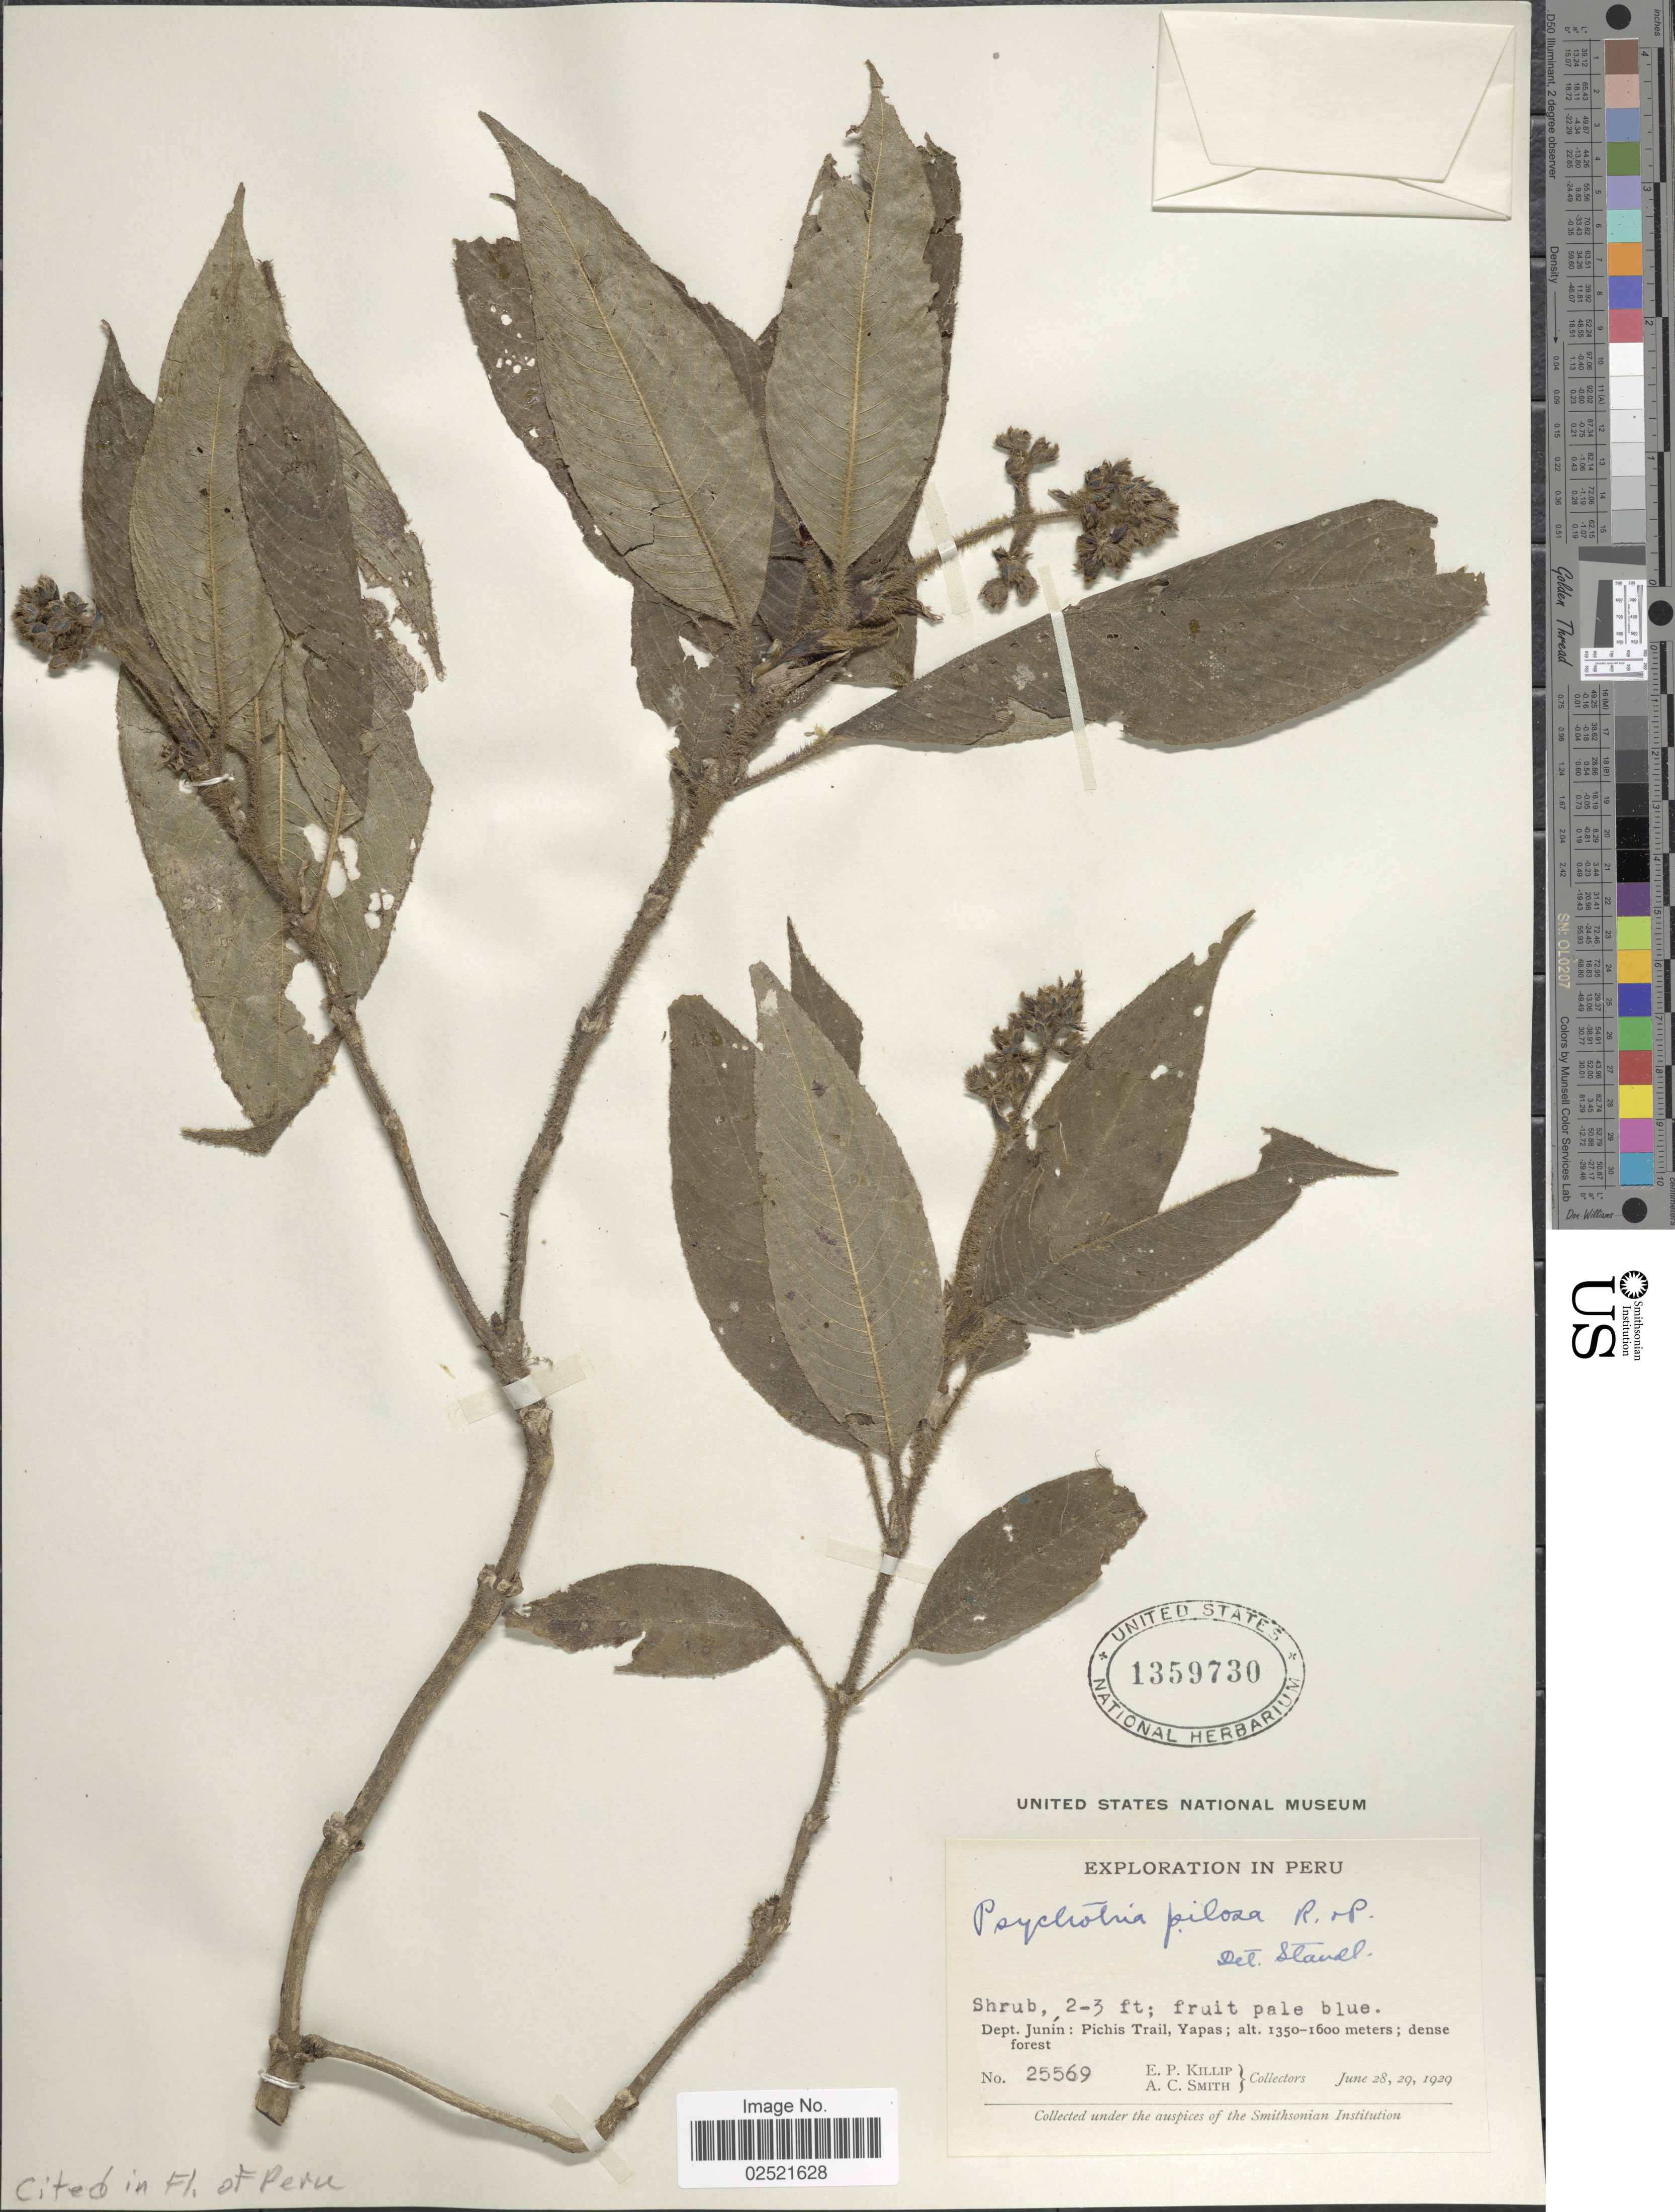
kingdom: Plantae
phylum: Tracheophyta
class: Magnoliopsida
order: Gentianales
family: Rubiaceae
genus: Psychotria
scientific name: Psychotria pilosa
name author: Ruiz & Pav.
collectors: E. P. Killip & A. C. Smith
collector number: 25569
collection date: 1929-06-28/1929-06-29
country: Peru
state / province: Junín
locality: Pichis Trail, Yapas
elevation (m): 1350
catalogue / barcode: US 1359730